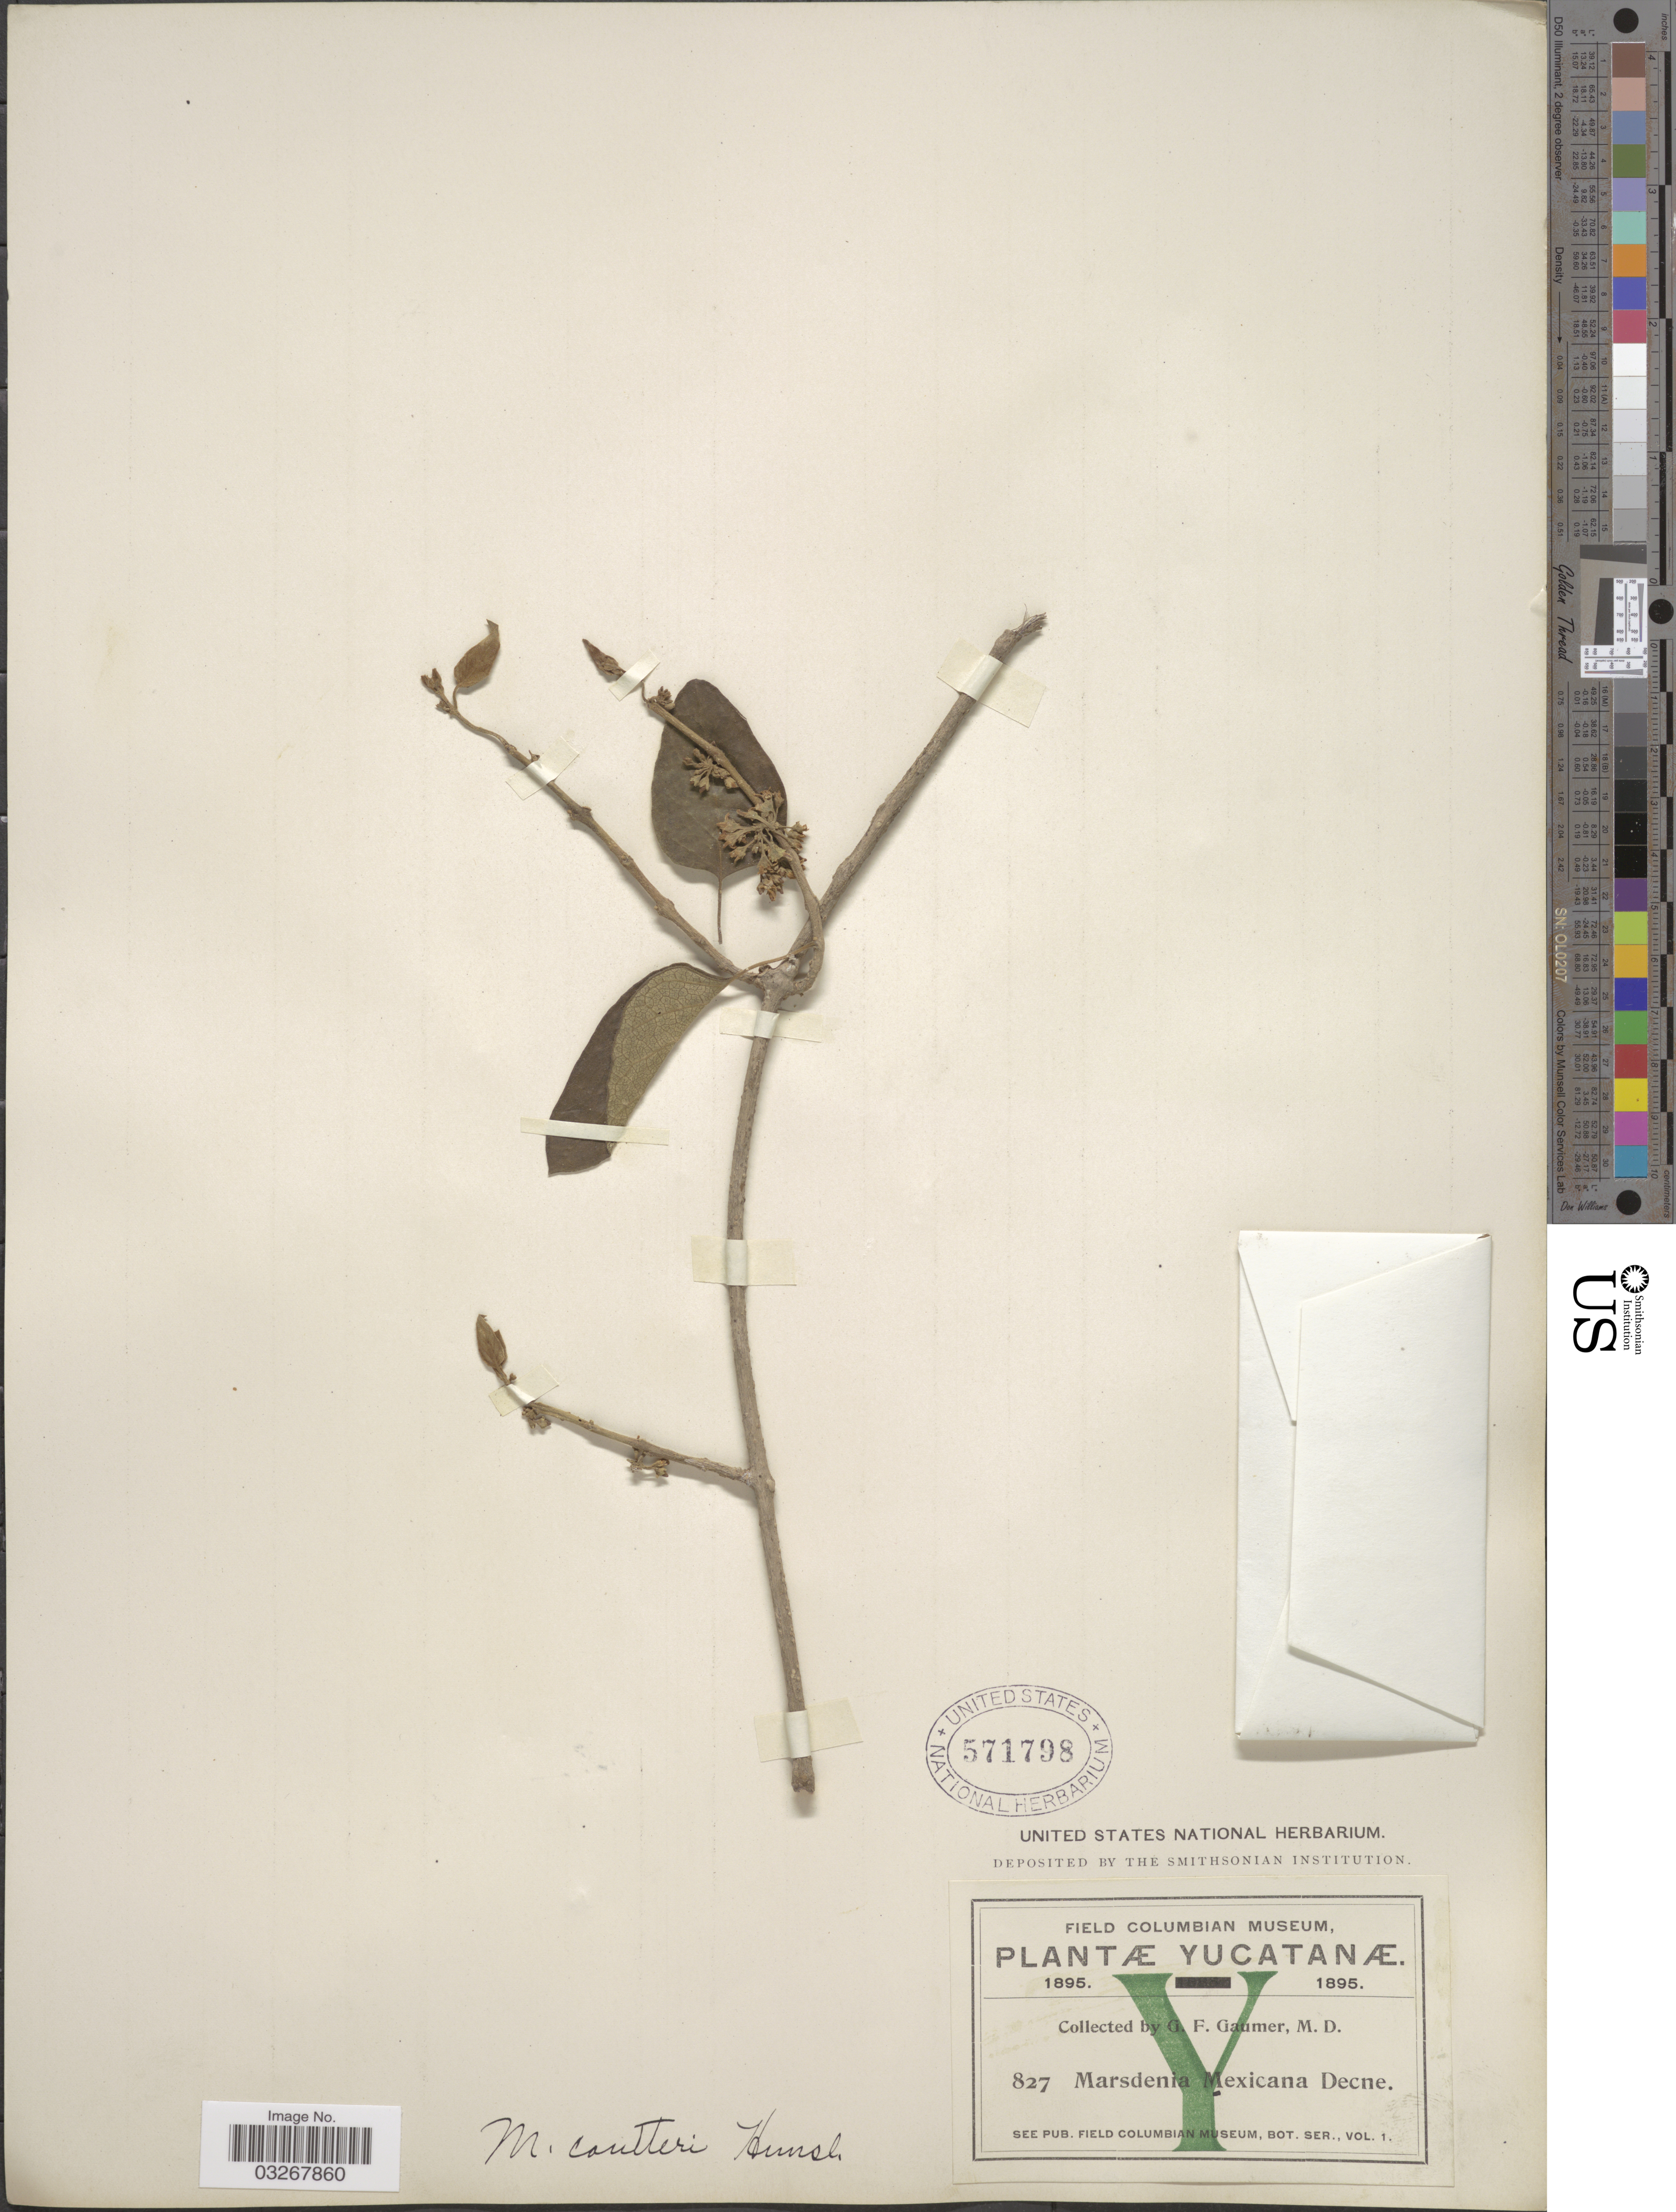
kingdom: Plantae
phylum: Tracheophyta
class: Magnoliopsida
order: Gentianales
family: Apocynaceae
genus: Marsdenia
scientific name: Marsdenia coulteri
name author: Hemsl.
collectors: G. F. Gaumer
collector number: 827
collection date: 1895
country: Mexico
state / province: Yucatán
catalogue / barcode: US 571798